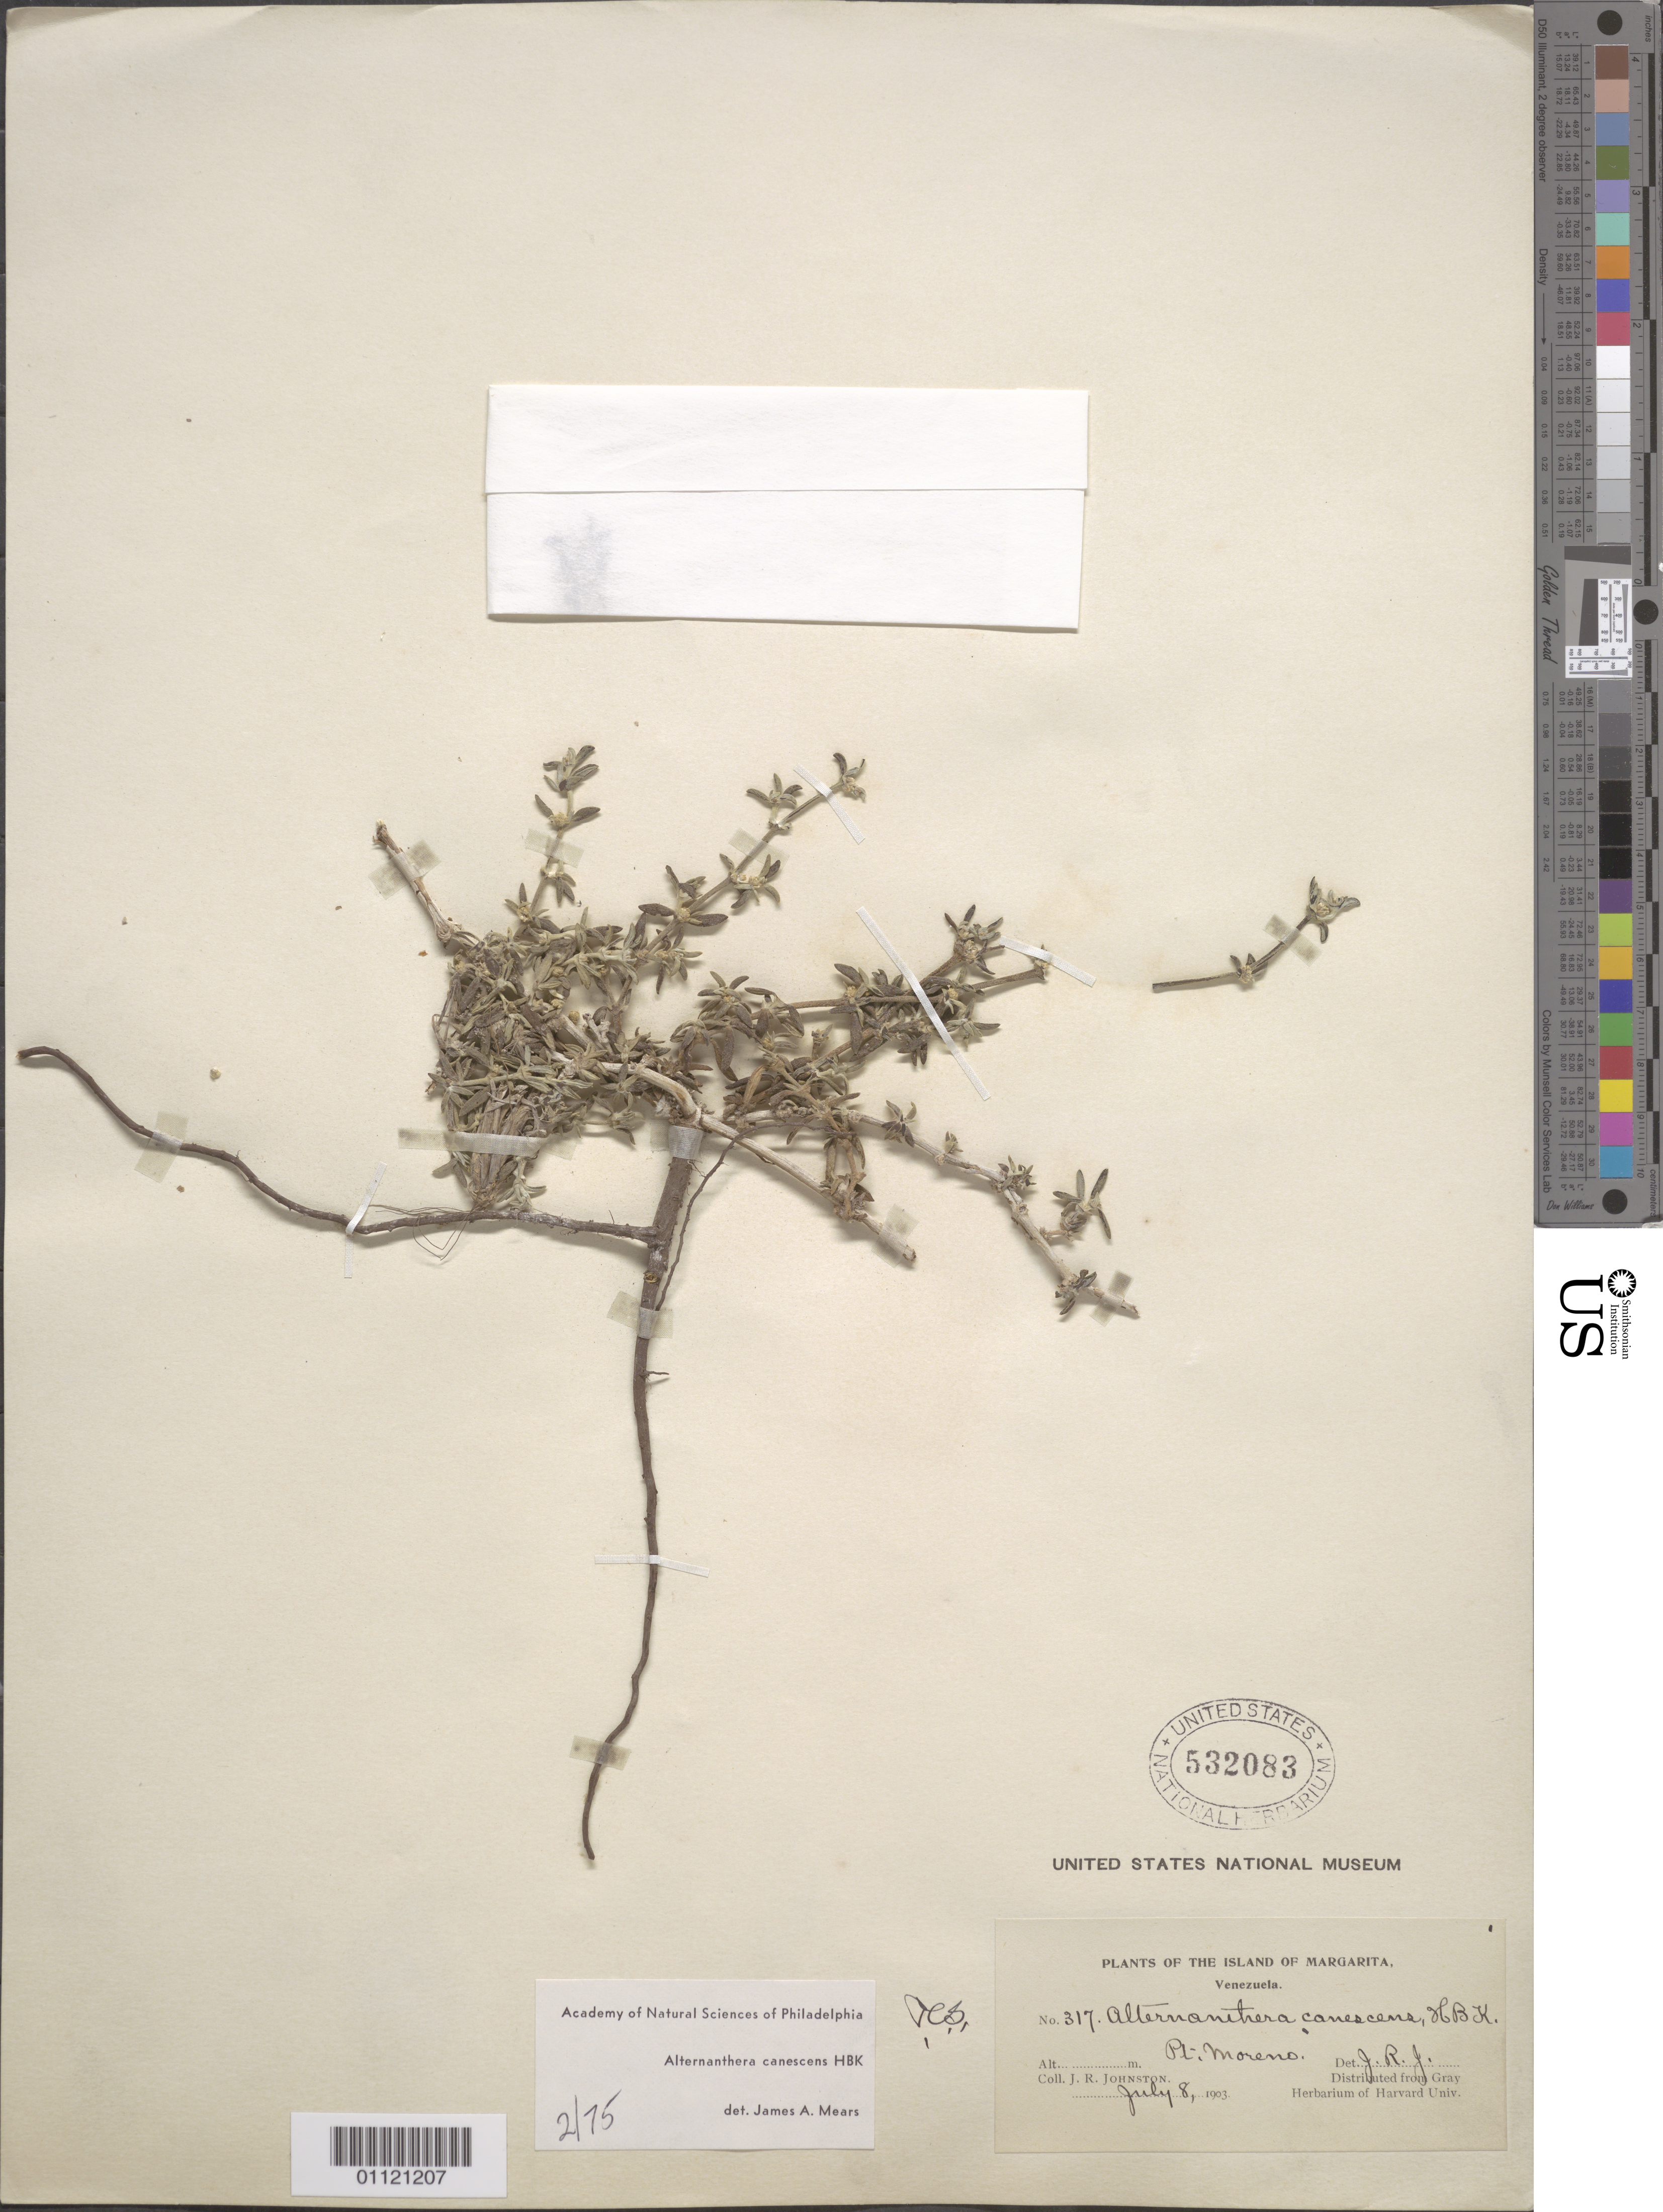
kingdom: Plantae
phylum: Tracheophyta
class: Magnoliopsida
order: Caryophyllales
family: Amaranthaceae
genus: Alternanthera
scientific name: Alternanthera canescens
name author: Kunth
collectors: J. Johnston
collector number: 317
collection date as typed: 08 Jul 1903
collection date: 1903-07-08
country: Venezuela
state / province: Nueva Esparta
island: Margarita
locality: Pt. Moreno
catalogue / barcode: US 532083